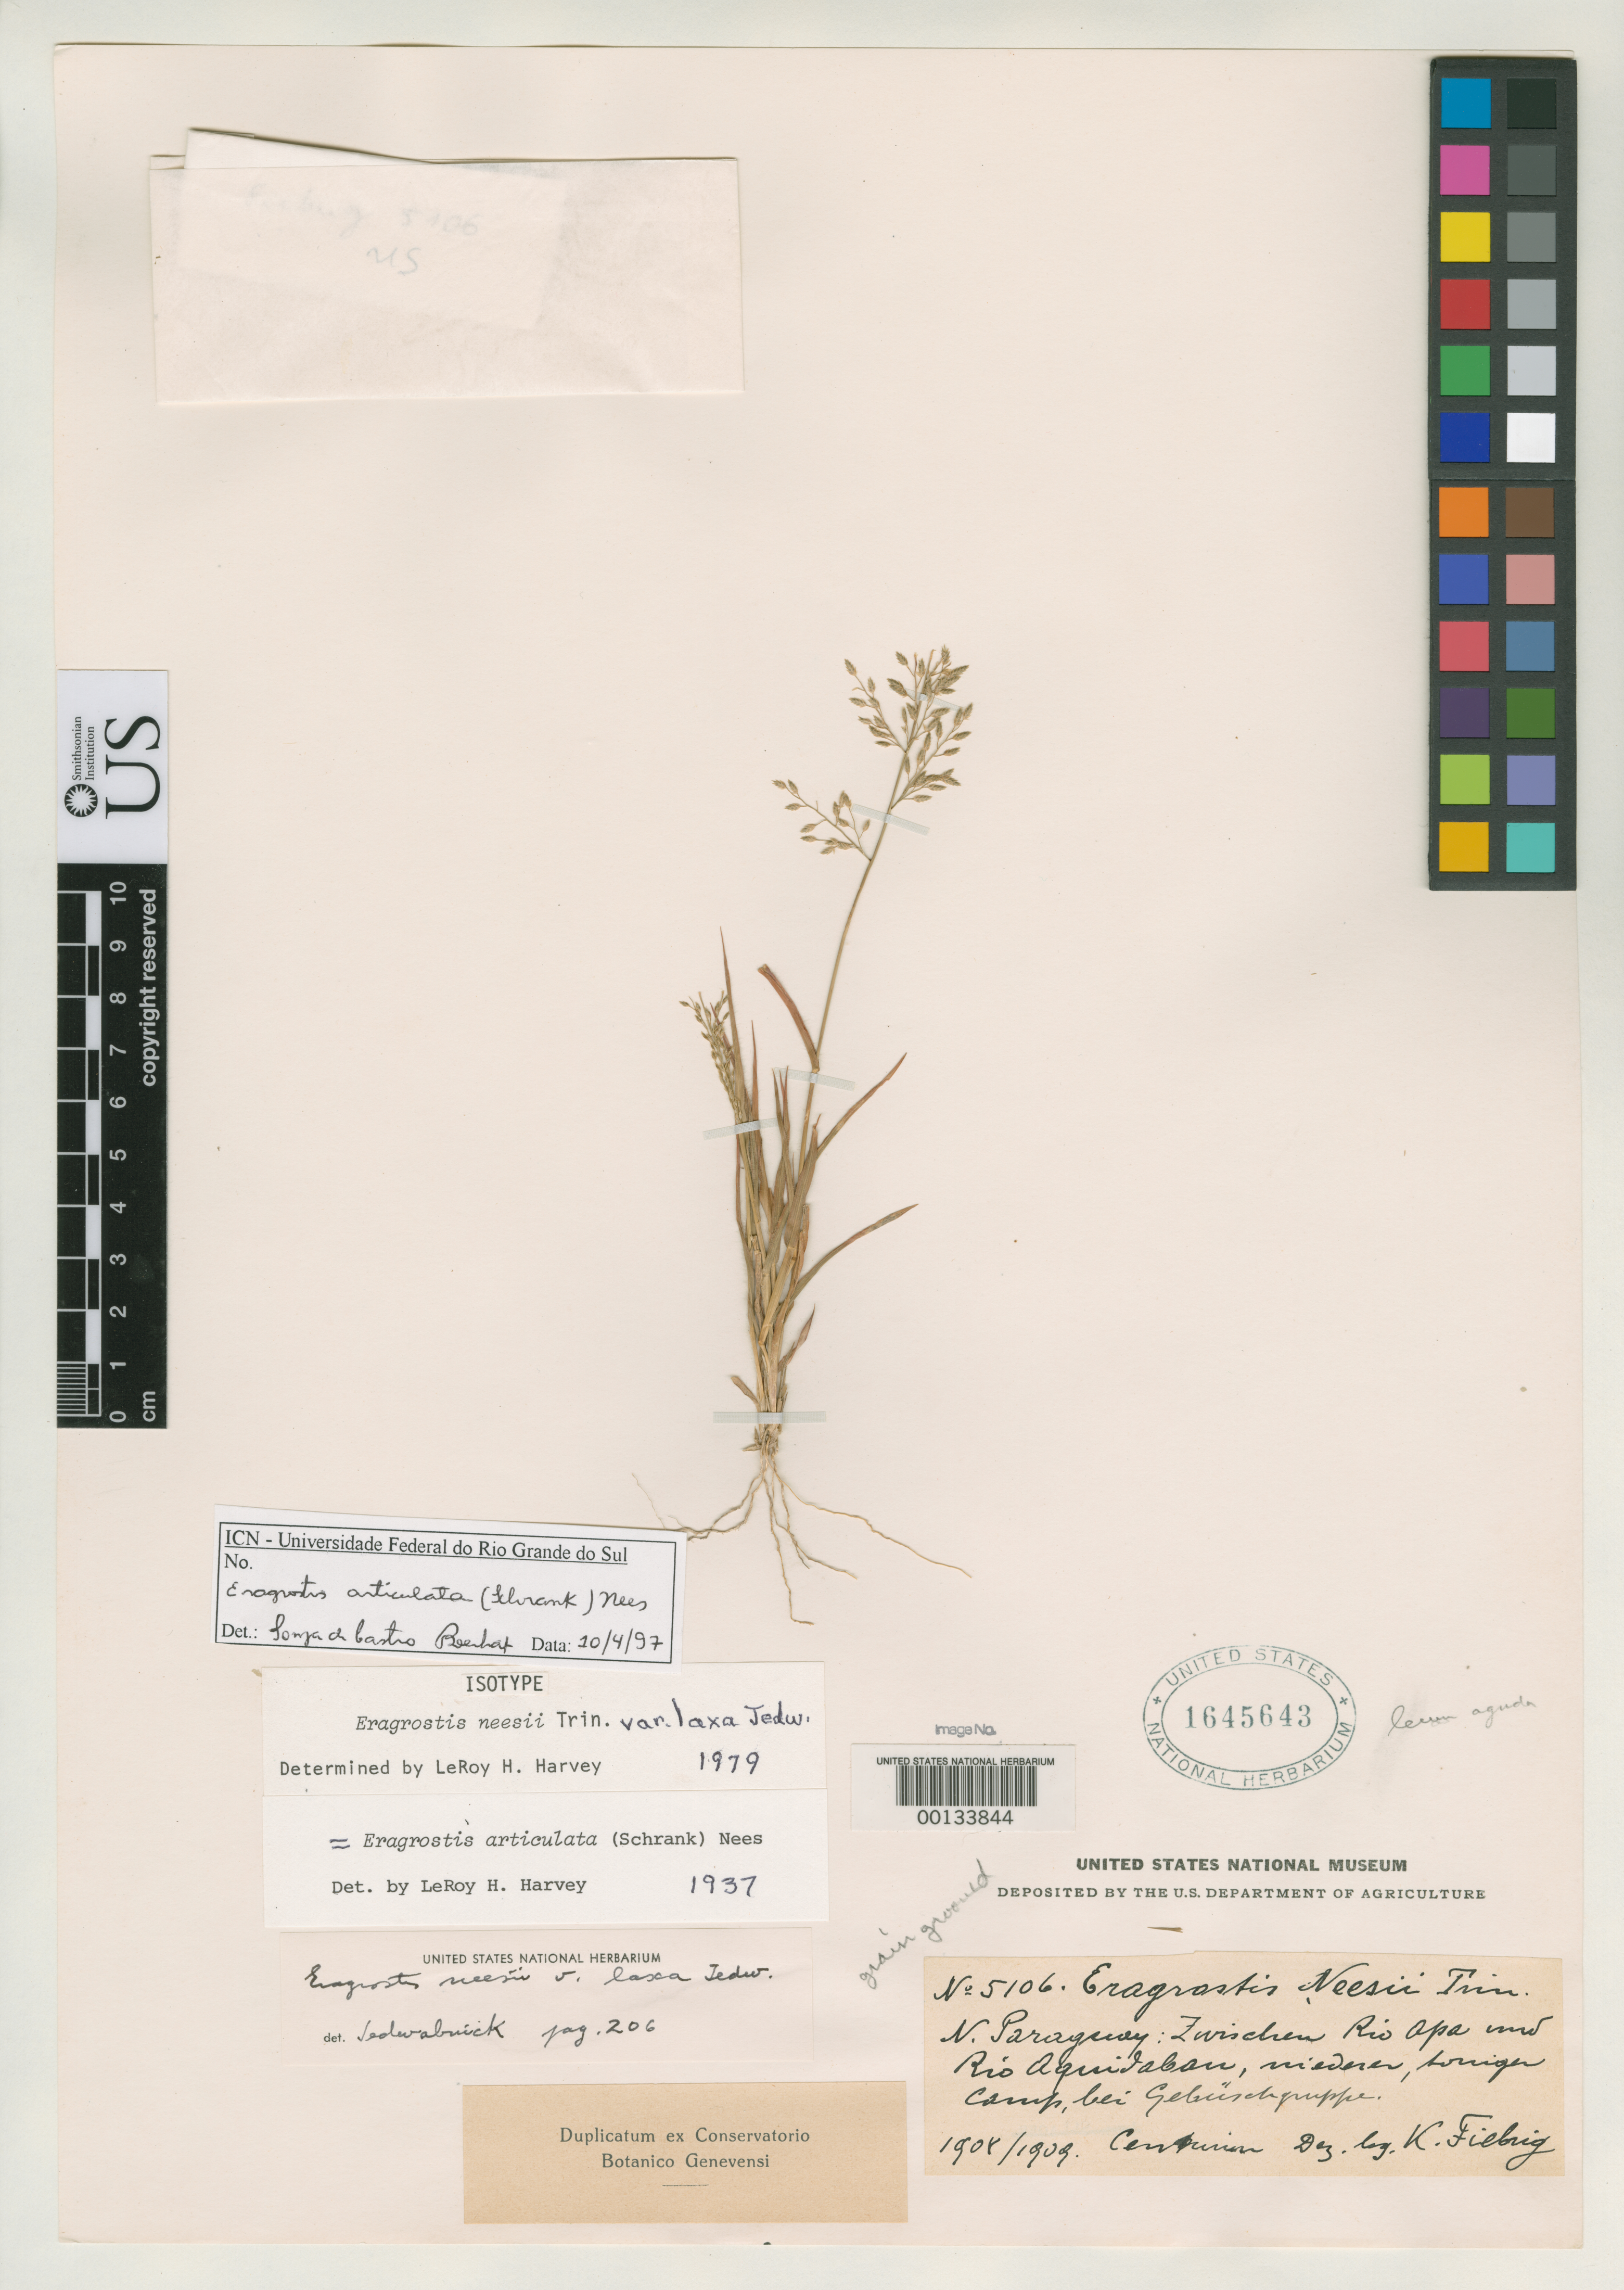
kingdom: Plantae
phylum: Tracheophyta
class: Liliopsida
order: Poales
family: Poaceae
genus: Eragrostis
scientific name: Eragrostis neesii var. laxa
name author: Jedwabn.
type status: Lectotype; Syntype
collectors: K. Fiebrig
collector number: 5106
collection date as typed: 1908 to -- --- 1909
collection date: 1908/1909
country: Paraguay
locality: Zwischen Rio Apa und Rio Aquidaban.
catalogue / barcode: US 1645643